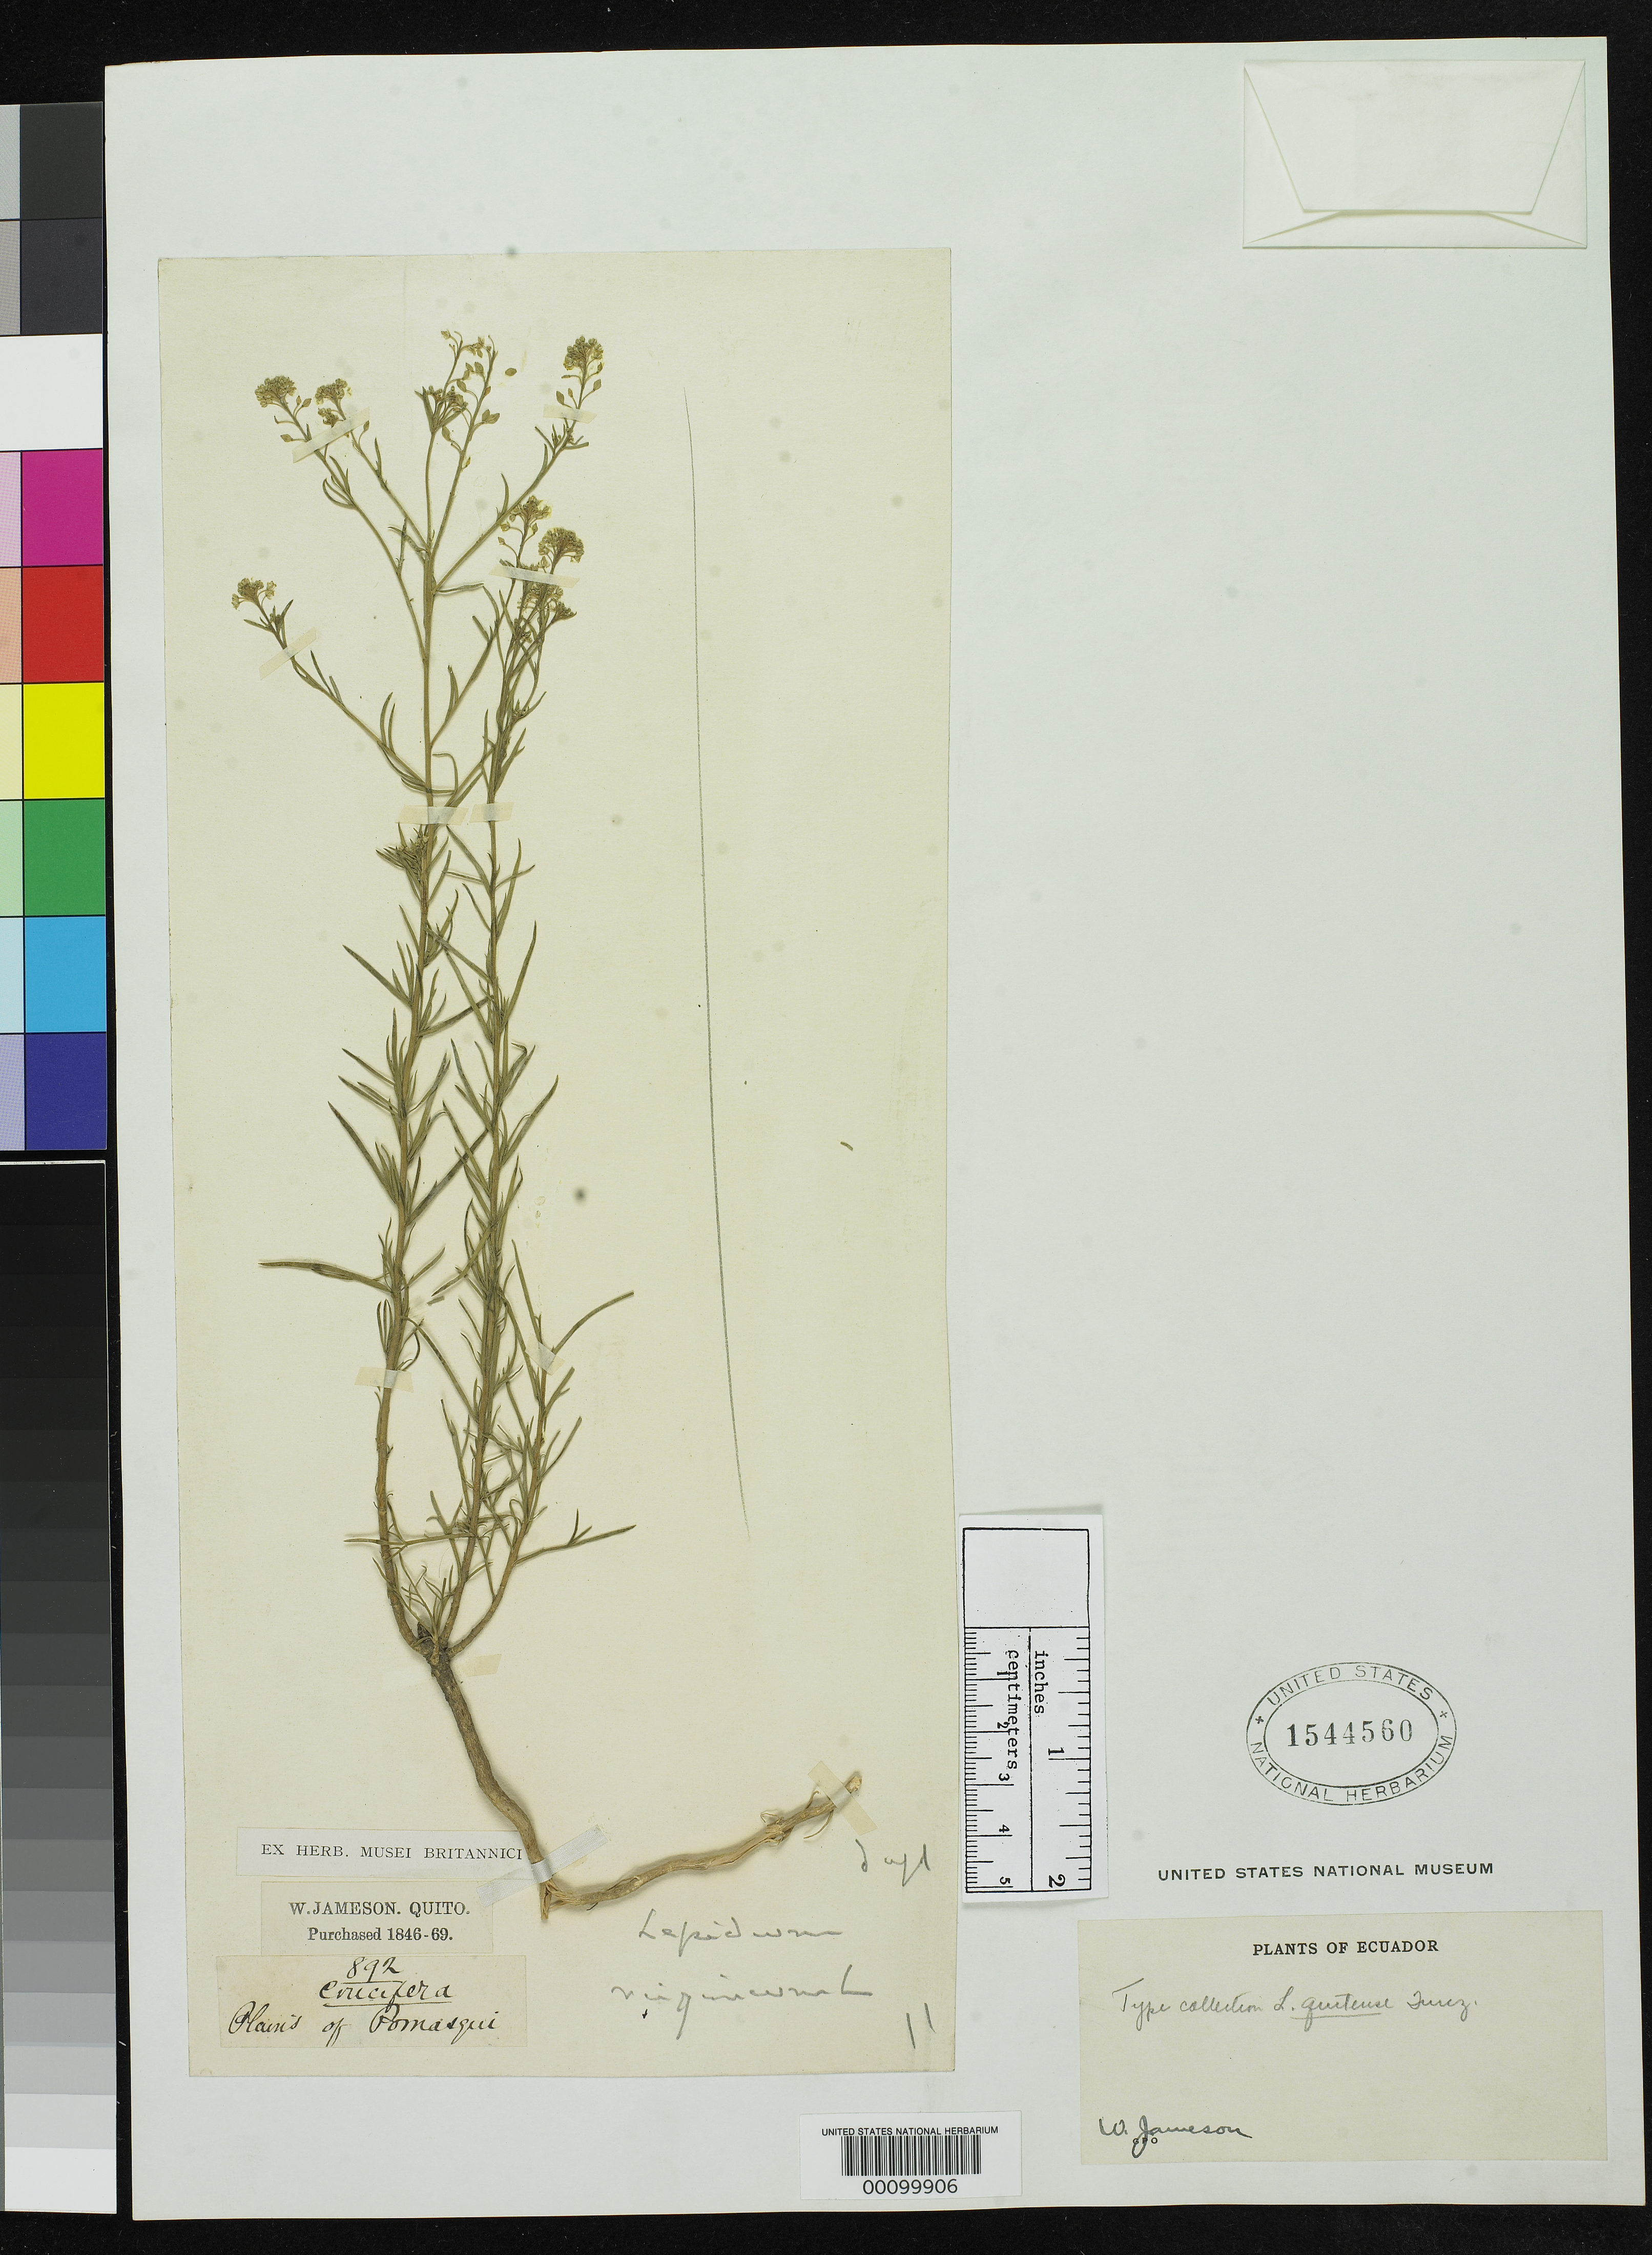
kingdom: Plantae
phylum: Tracheophyta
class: Magnoliopsida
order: Brassicales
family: Brassicaceae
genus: Lepidium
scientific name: Lepidium quitense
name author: Turcz.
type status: Type Collection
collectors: W. Jameson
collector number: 892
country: Ecuador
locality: Plains of Pomasqui.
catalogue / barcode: US 1544560